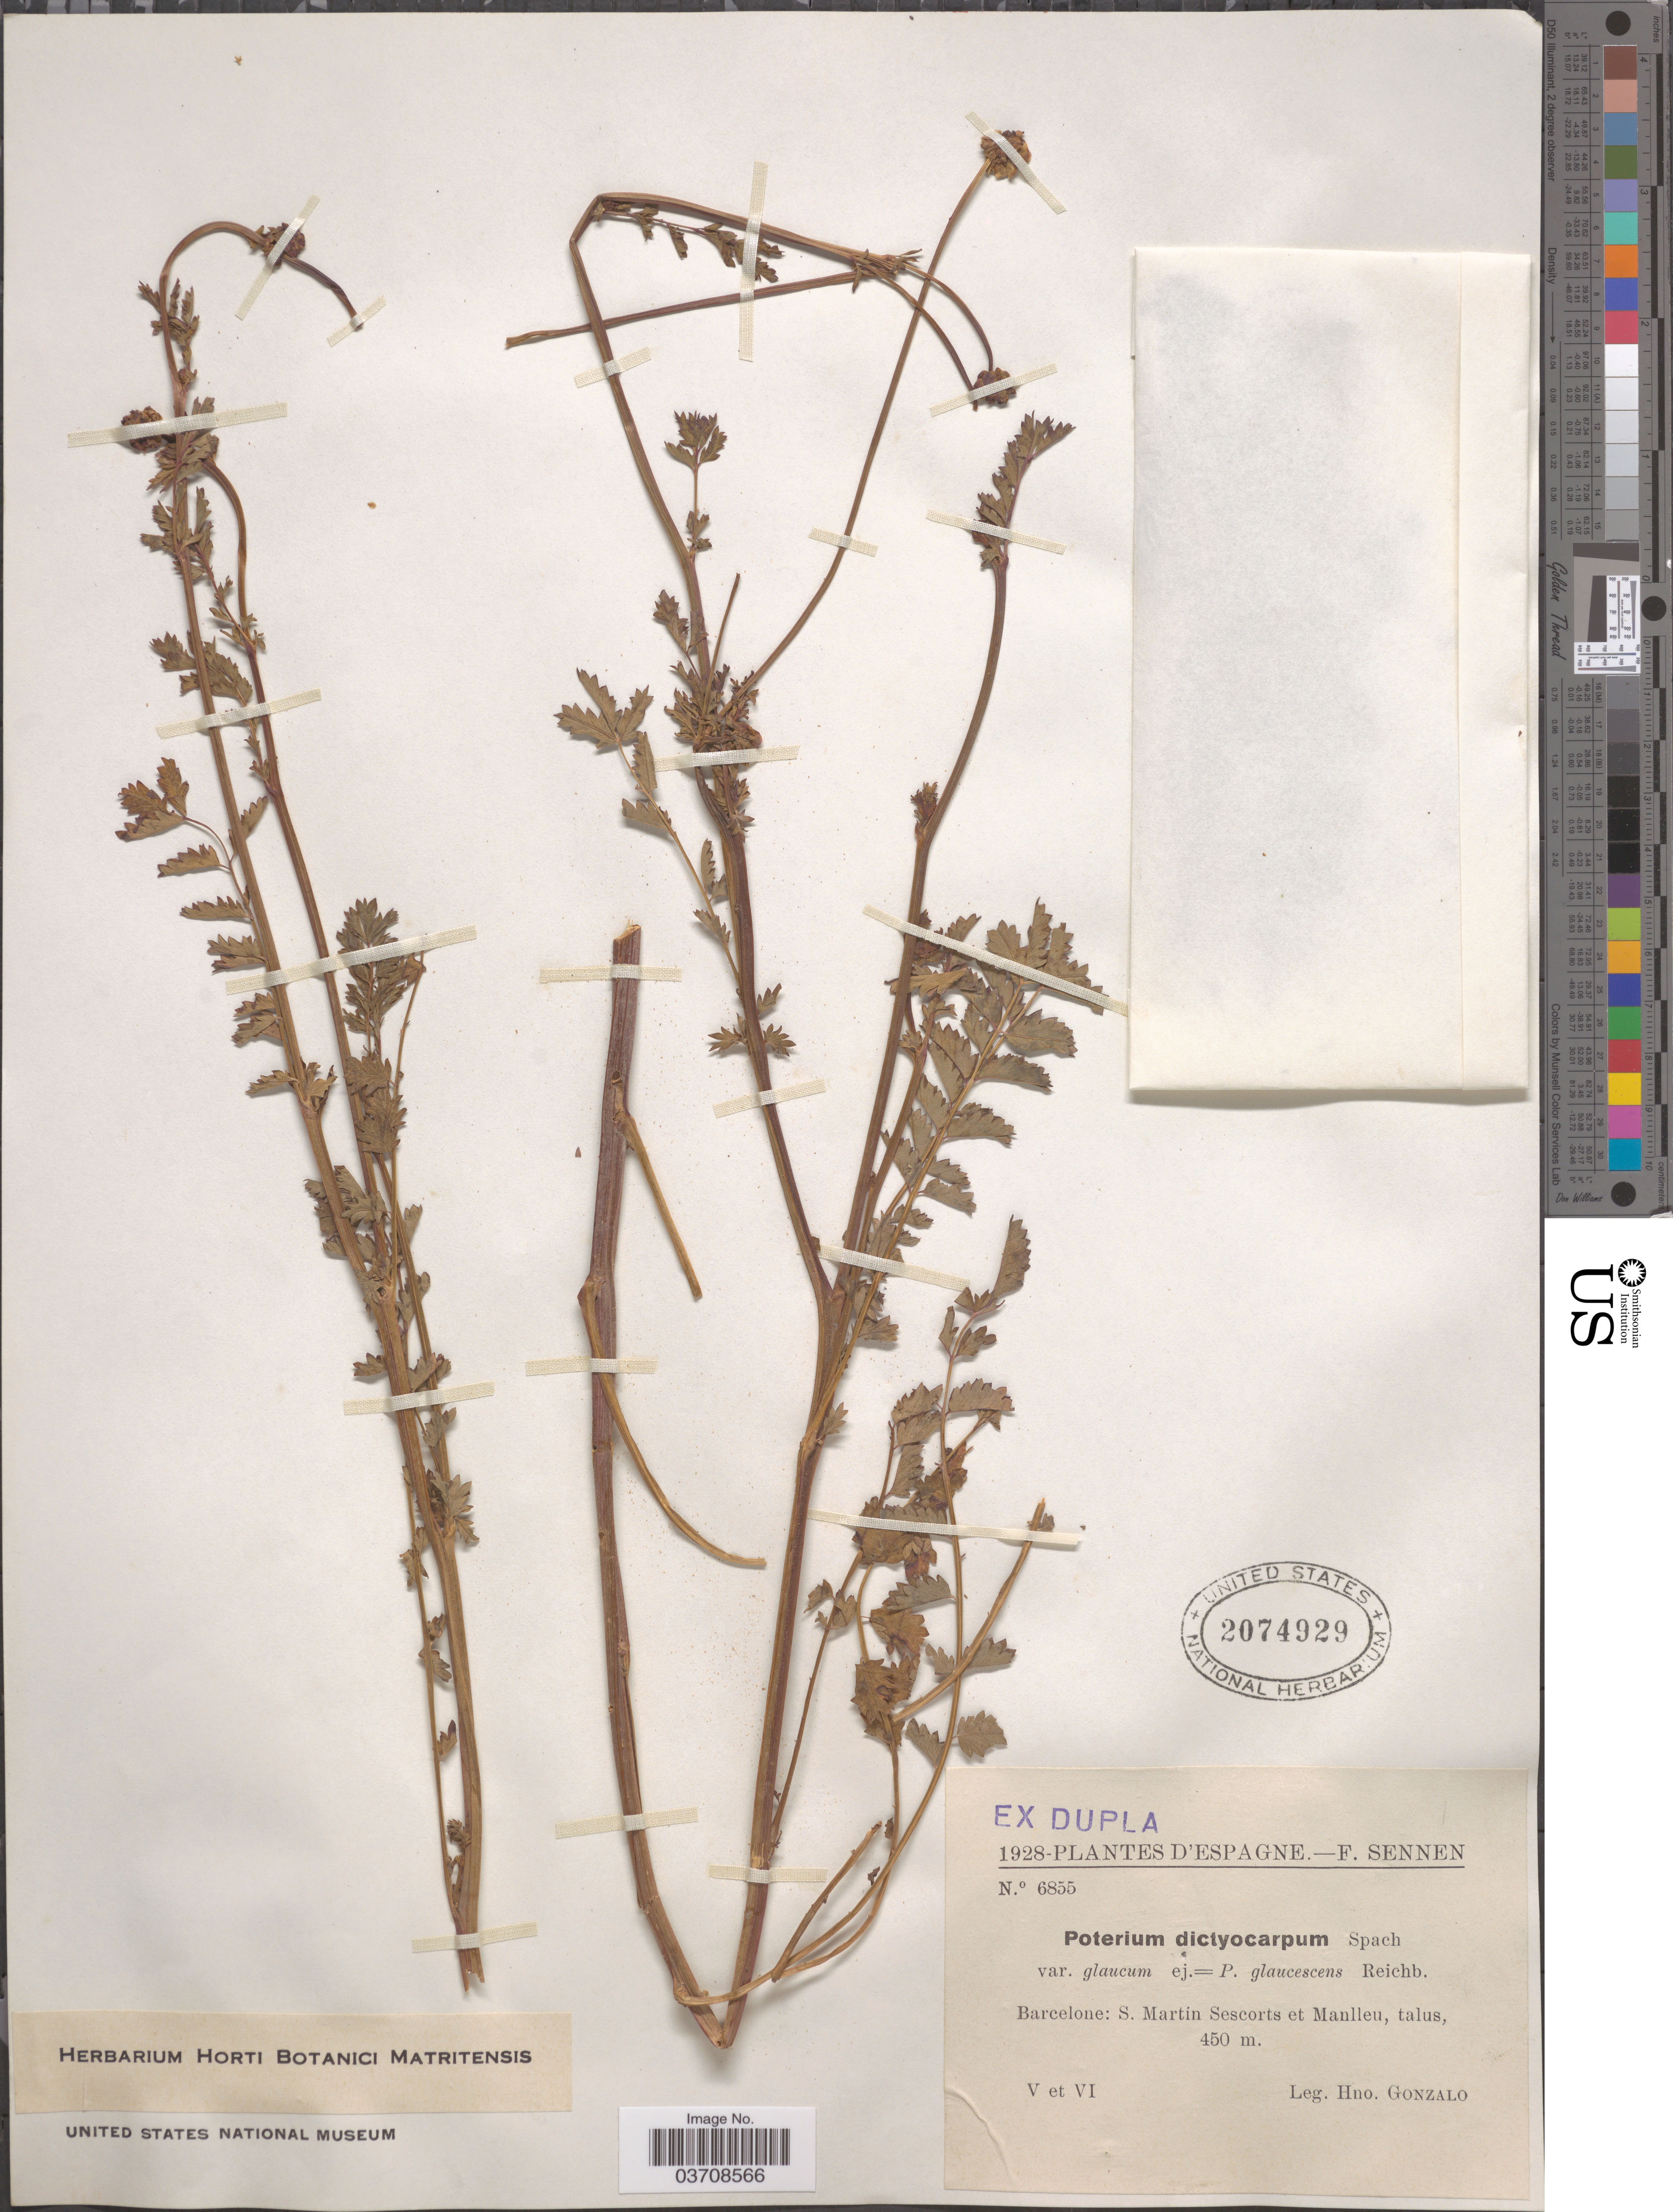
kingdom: Plantae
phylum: Tracheophyta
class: Magnoliopsida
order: Rosales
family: Rosaceae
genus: Sanguisorba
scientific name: Sanguisorba minor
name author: Scop.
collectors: H. Gonzalo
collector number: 6855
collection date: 1928-05/1928-06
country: Spain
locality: D'Espagne. Barcelone: S. Martin Sescorts et Manlleu, talus.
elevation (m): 450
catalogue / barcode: US 2074929